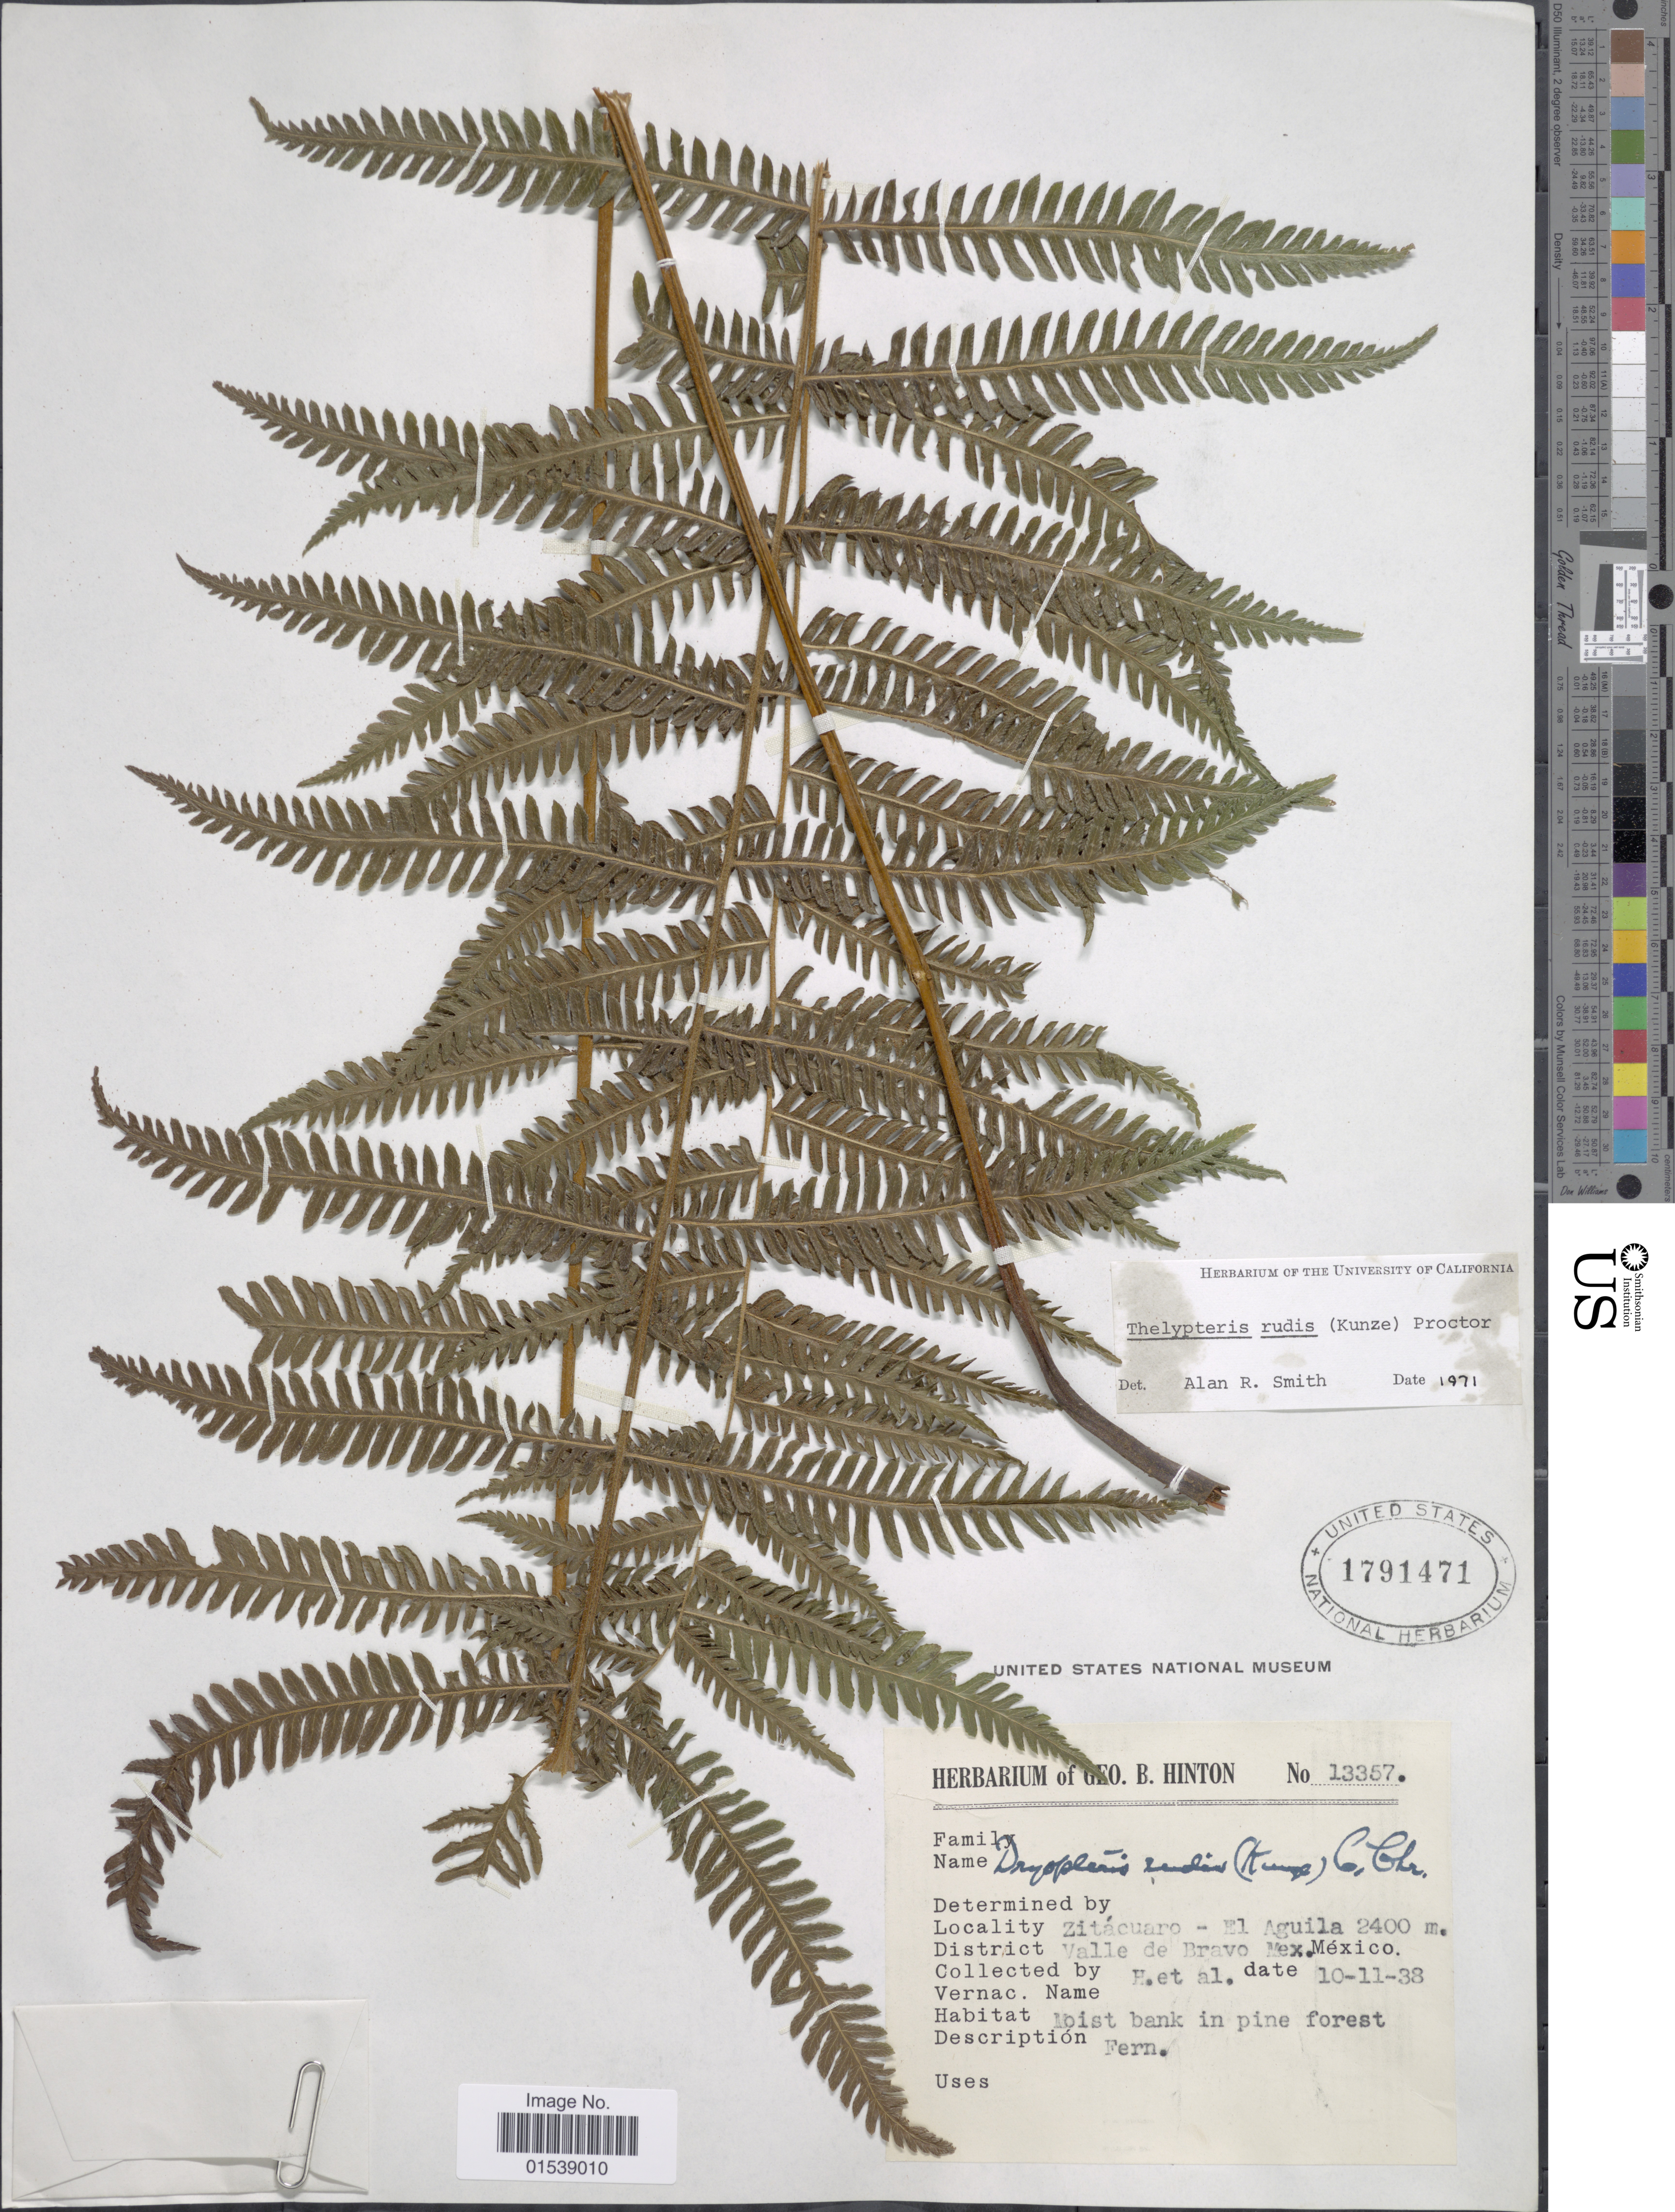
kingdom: Plantae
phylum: Tracheophyta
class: Polypodiopsida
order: Polypodiales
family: Thelypteridaceae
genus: Amauropelta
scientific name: Amauropelta rudis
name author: (Kunze) Pic. Serm.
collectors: G. B. Hinton & et al.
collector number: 13357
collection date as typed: Transcribed d/m/y: 11/10/38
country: Mexico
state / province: México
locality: Zitacuaro-El Aguila, Valle de Bravo, Mex., Mexico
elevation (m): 2400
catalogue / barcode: US 1791471